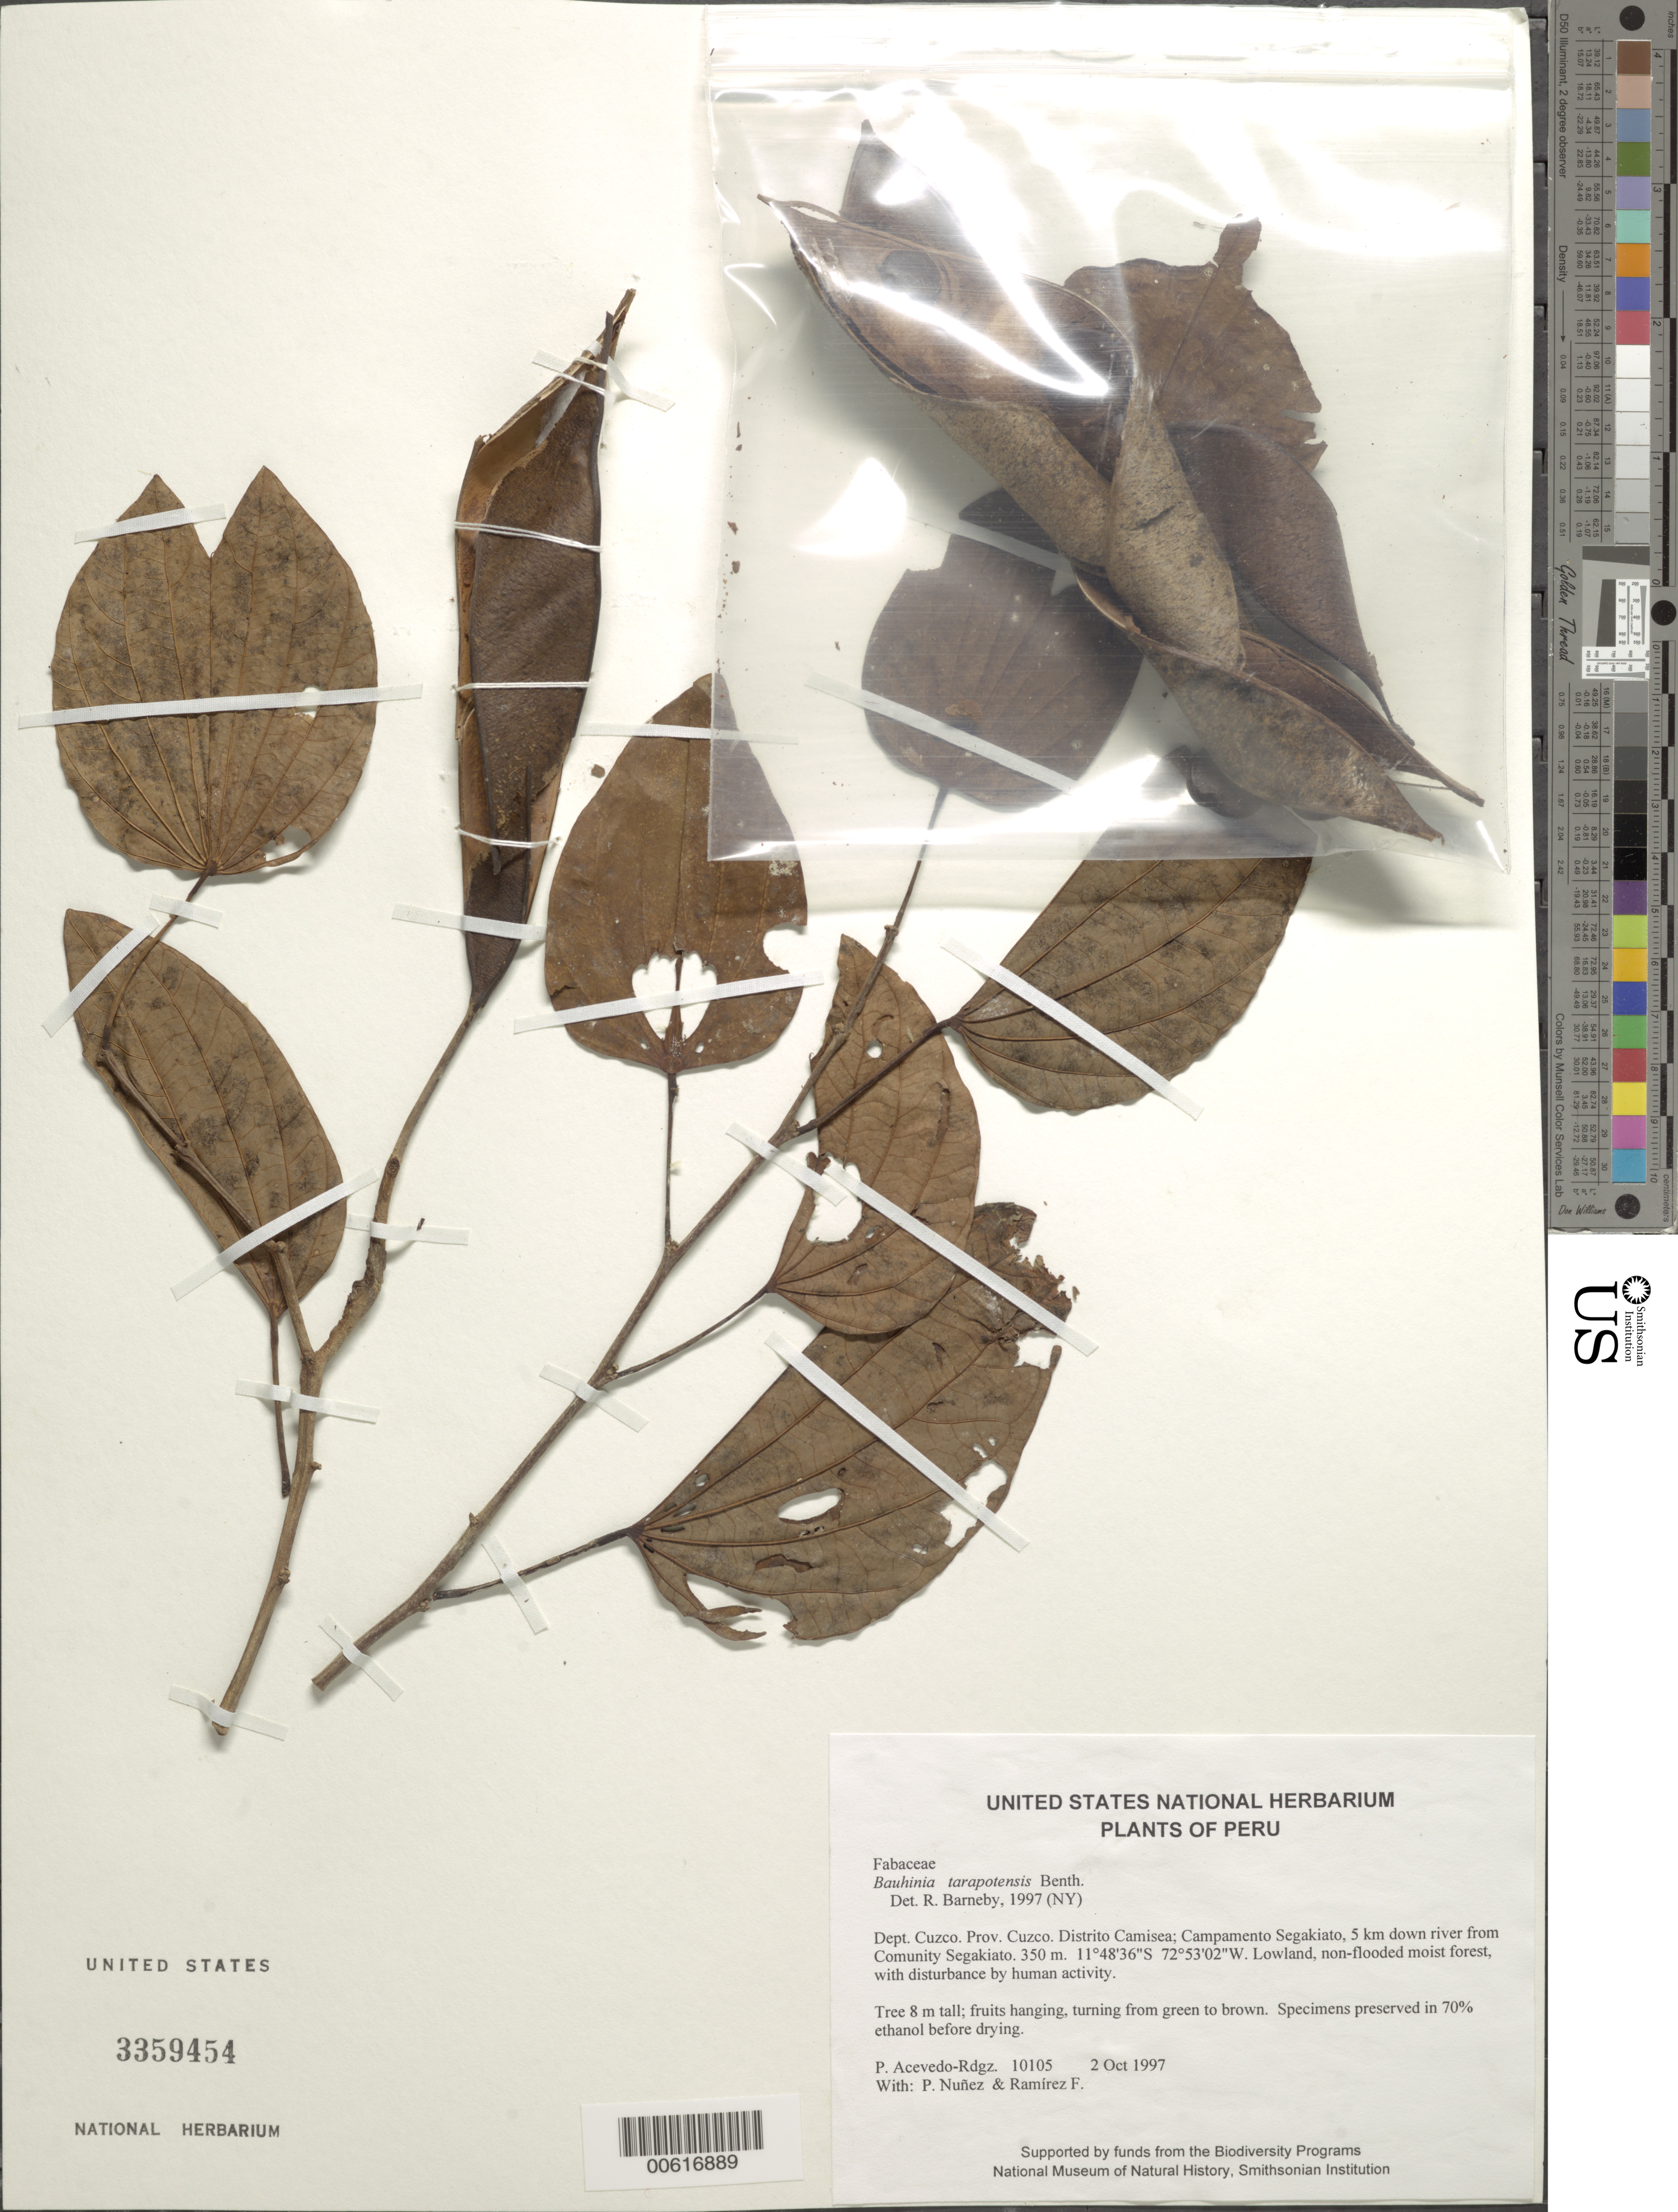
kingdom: Plantae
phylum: Tracheophyta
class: Magnoliopsida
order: Fabales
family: Fabaceae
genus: Bauhinia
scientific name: Bauhinia tarapotensis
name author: Benth.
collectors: P. Acevedo-Rodr., P. Nuñez V. & F. Ramirez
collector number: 10105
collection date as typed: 02 Oct 1997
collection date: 1997-10-02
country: Peru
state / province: Cusco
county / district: Cusco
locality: Distrito Camisea; Campamento Segakiato, 5 km down river from Comunity Segakiato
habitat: Lowland, non-flooded moist forest, with disturbance by human activity.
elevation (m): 350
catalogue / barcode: US 3359454